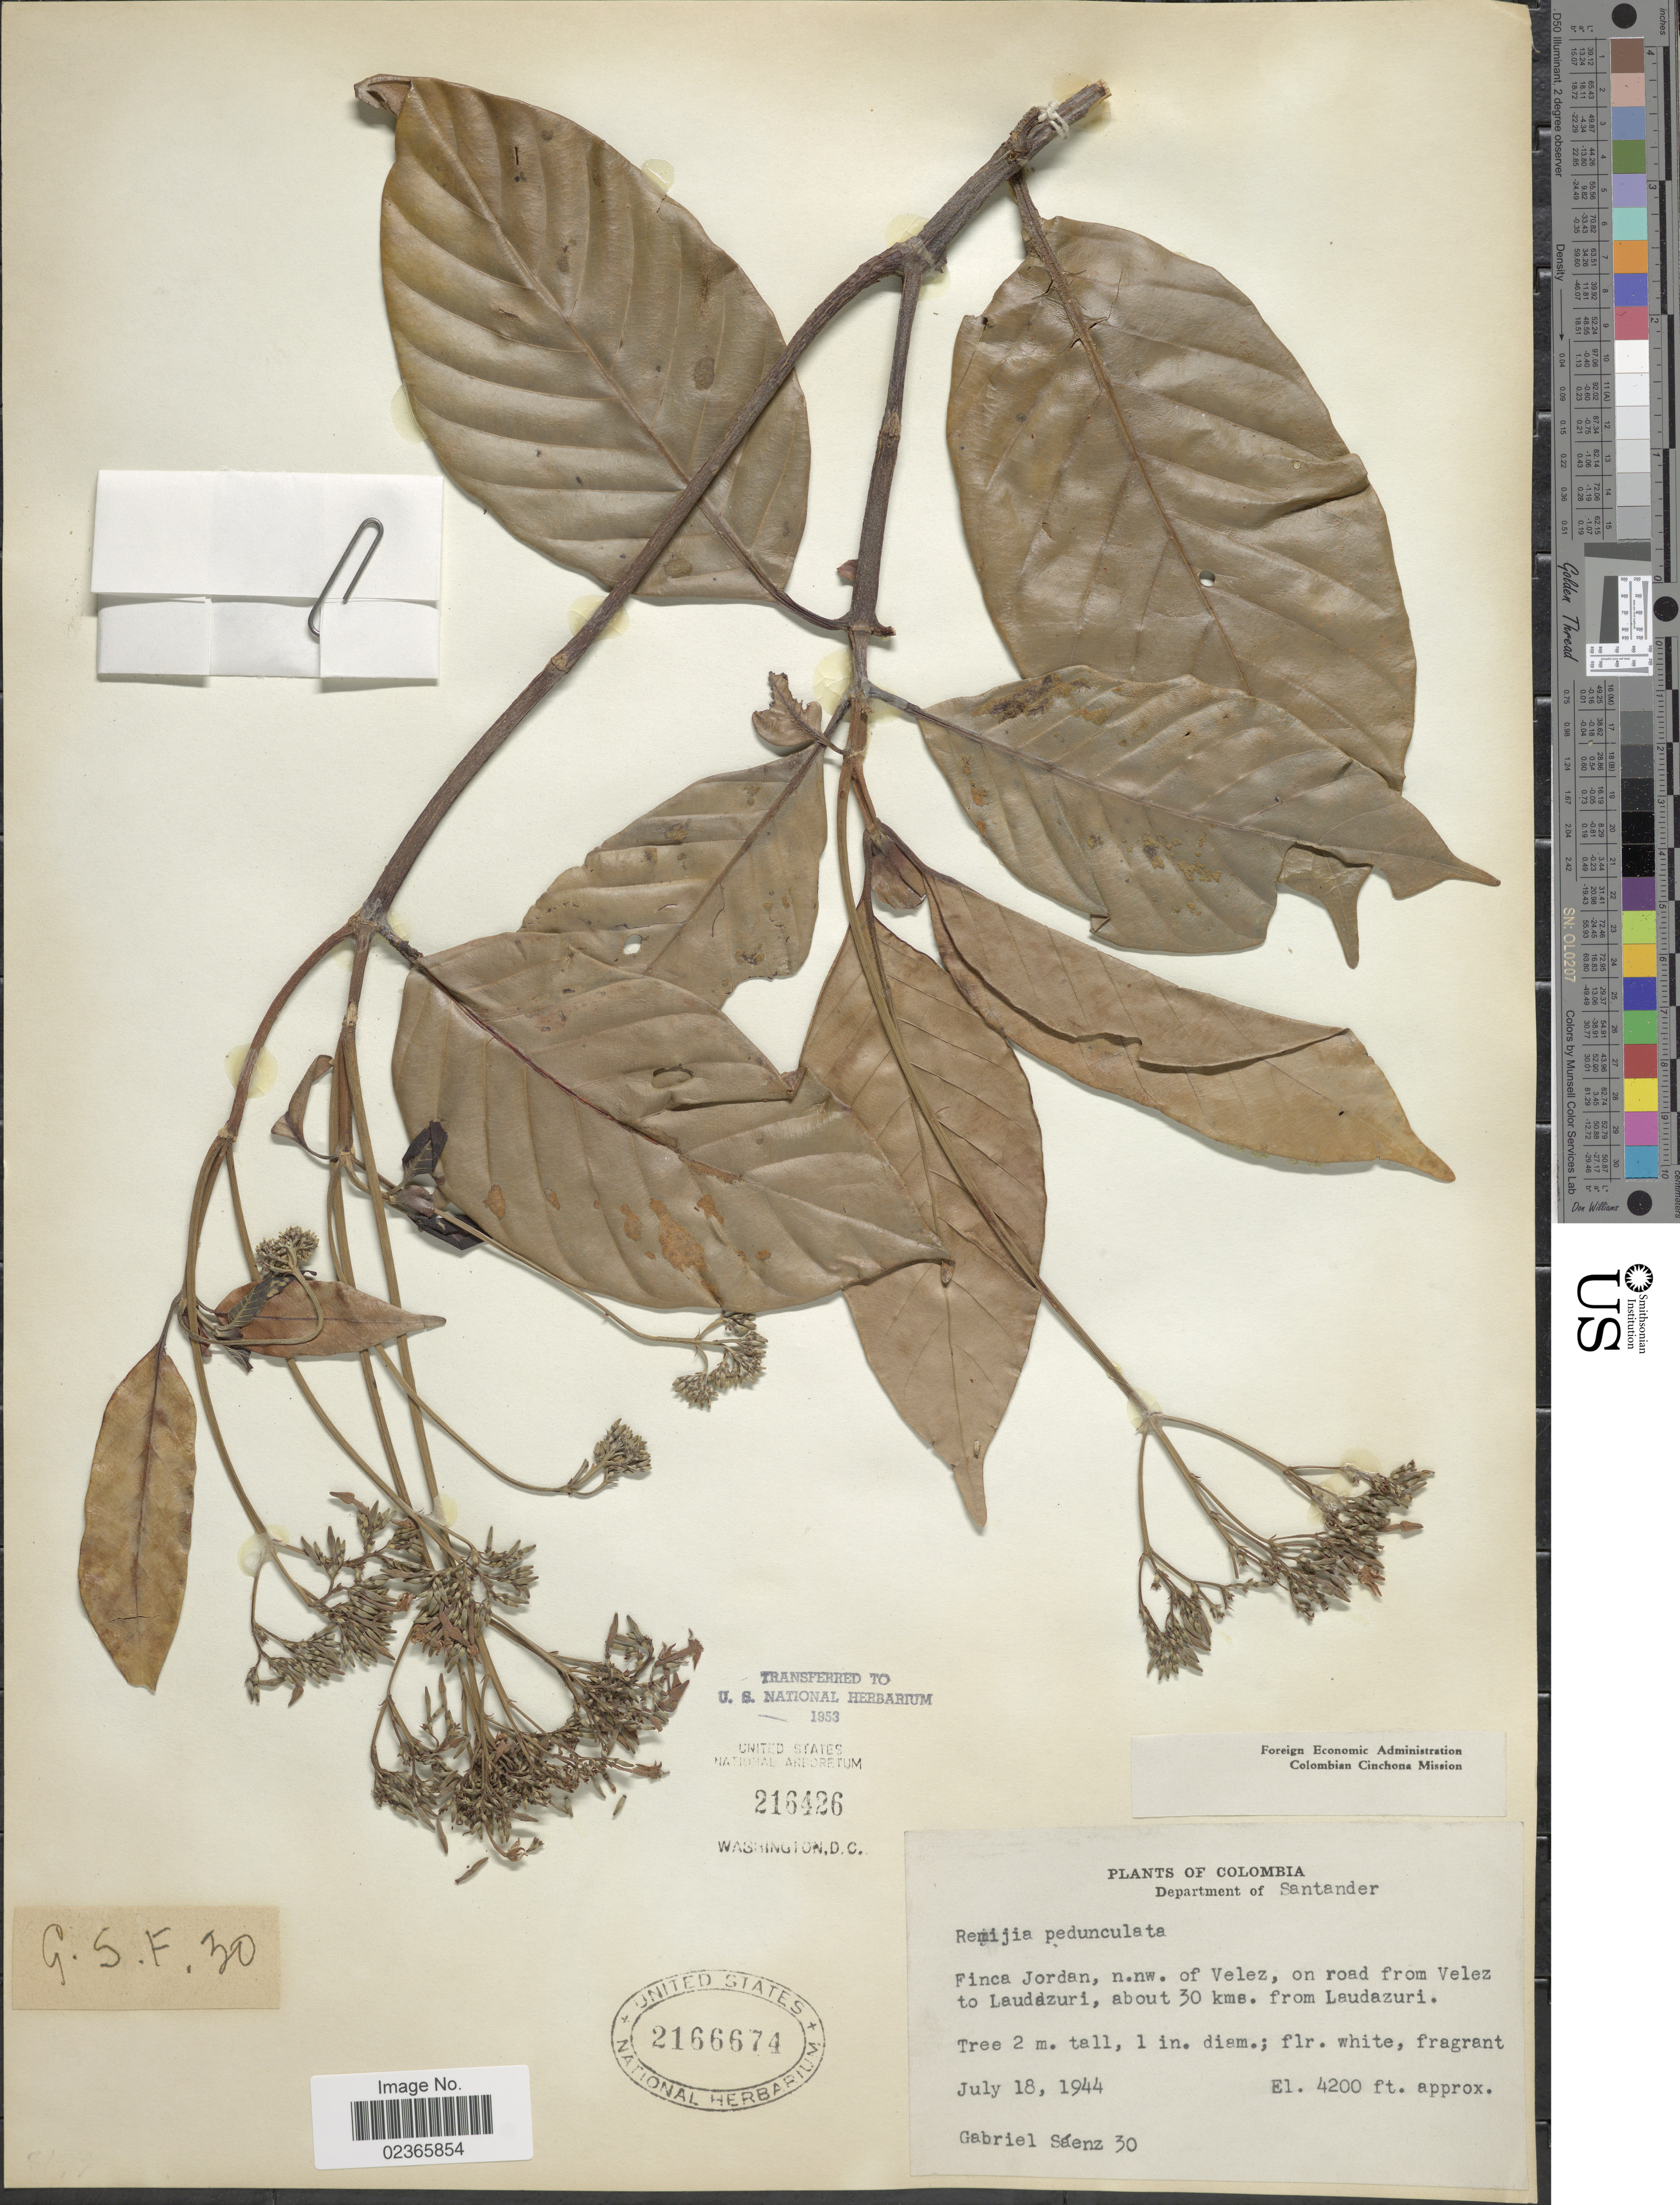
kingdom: Plantae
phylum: Tracheophyta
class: Magnoliopsida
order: Gentianales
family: Rubiaceae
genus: Remijia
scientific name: Remijia pedunculata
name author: (H. Karst.) Fluck.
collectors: G. Saenz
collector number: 30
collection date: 1944-07-18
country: Colombia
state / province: Santander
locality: Finca Jordan, n.w. of Velez, on road from Velez to Laudazuri, about 30 kms. from Laudazuri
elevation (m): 1280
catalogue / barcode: US 2166674